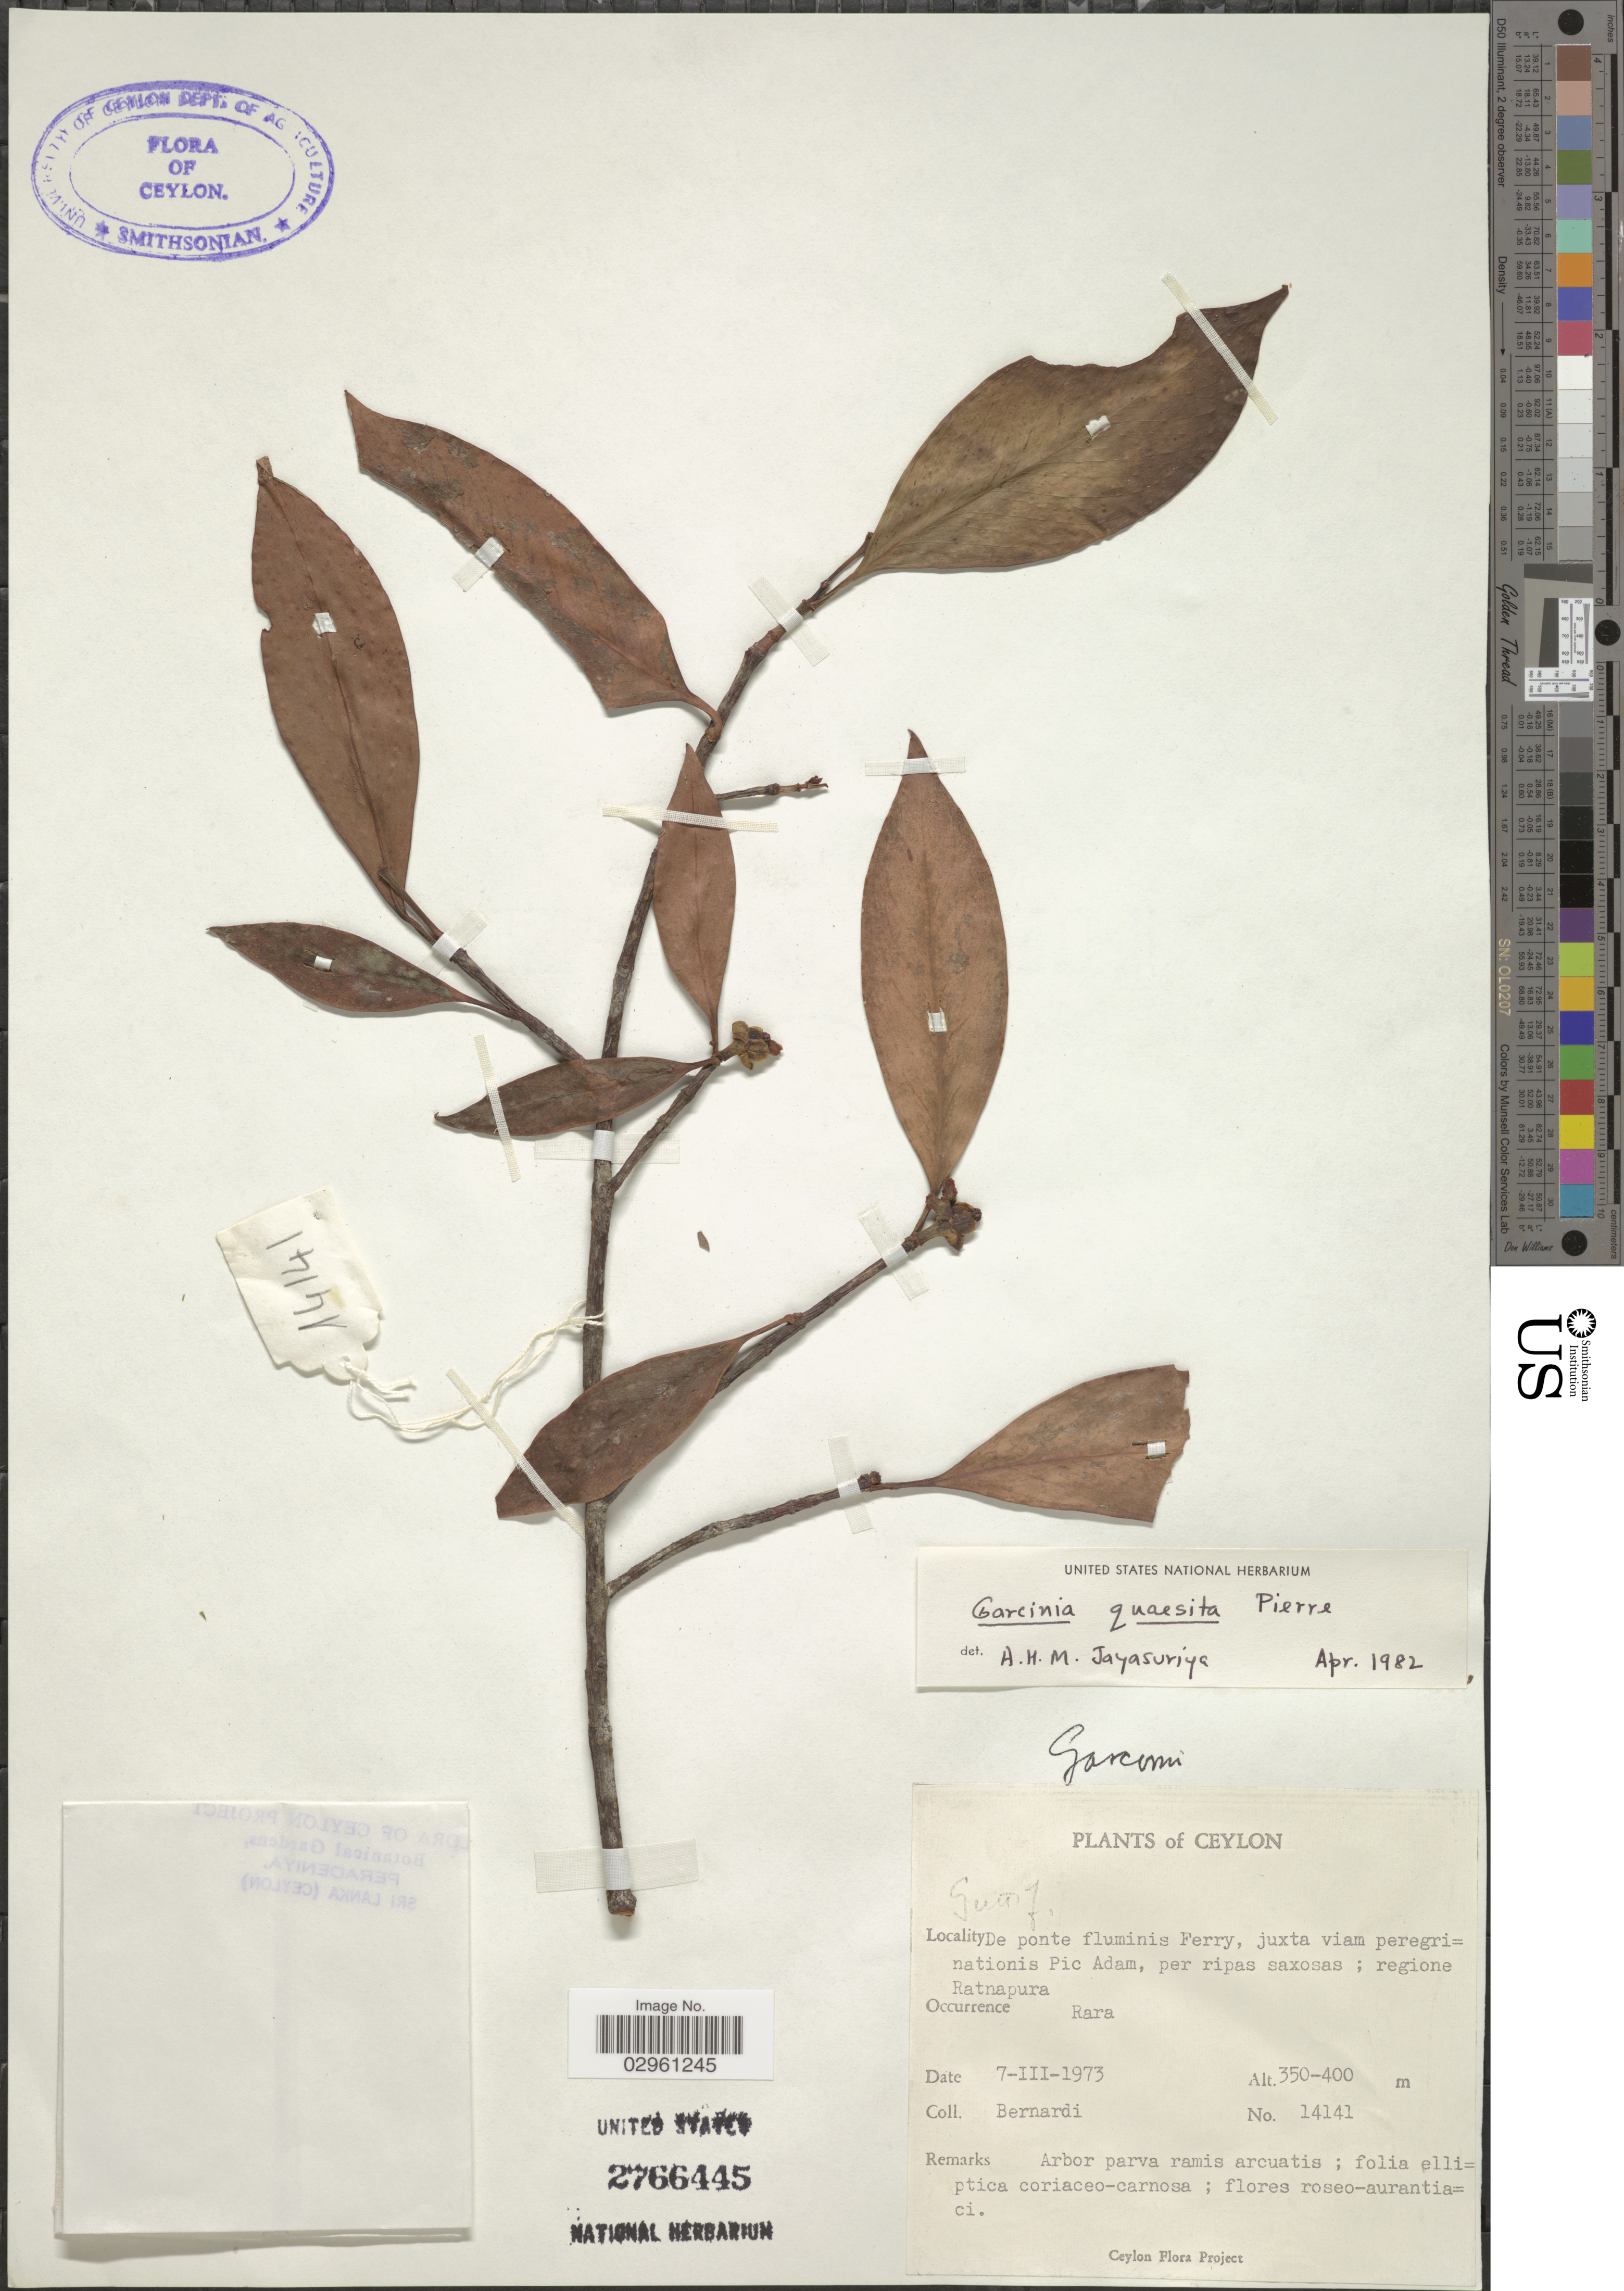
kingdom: Plantae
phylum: Tracheophyta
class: Magnoliopsida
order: Malpighiales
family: Clusiaceae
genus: Garcinia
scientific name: Garcinia quaesita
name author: Pierre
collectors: Bernardi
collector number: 14141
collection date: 1973-03-07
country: Sri Lanka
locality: Ceylon. De ponte fluminis Ferry, juxta viam peregrinationis Pic Adam, per ripas saxosas; regione Ratnapura.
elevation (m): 350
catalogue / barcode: US 2766445